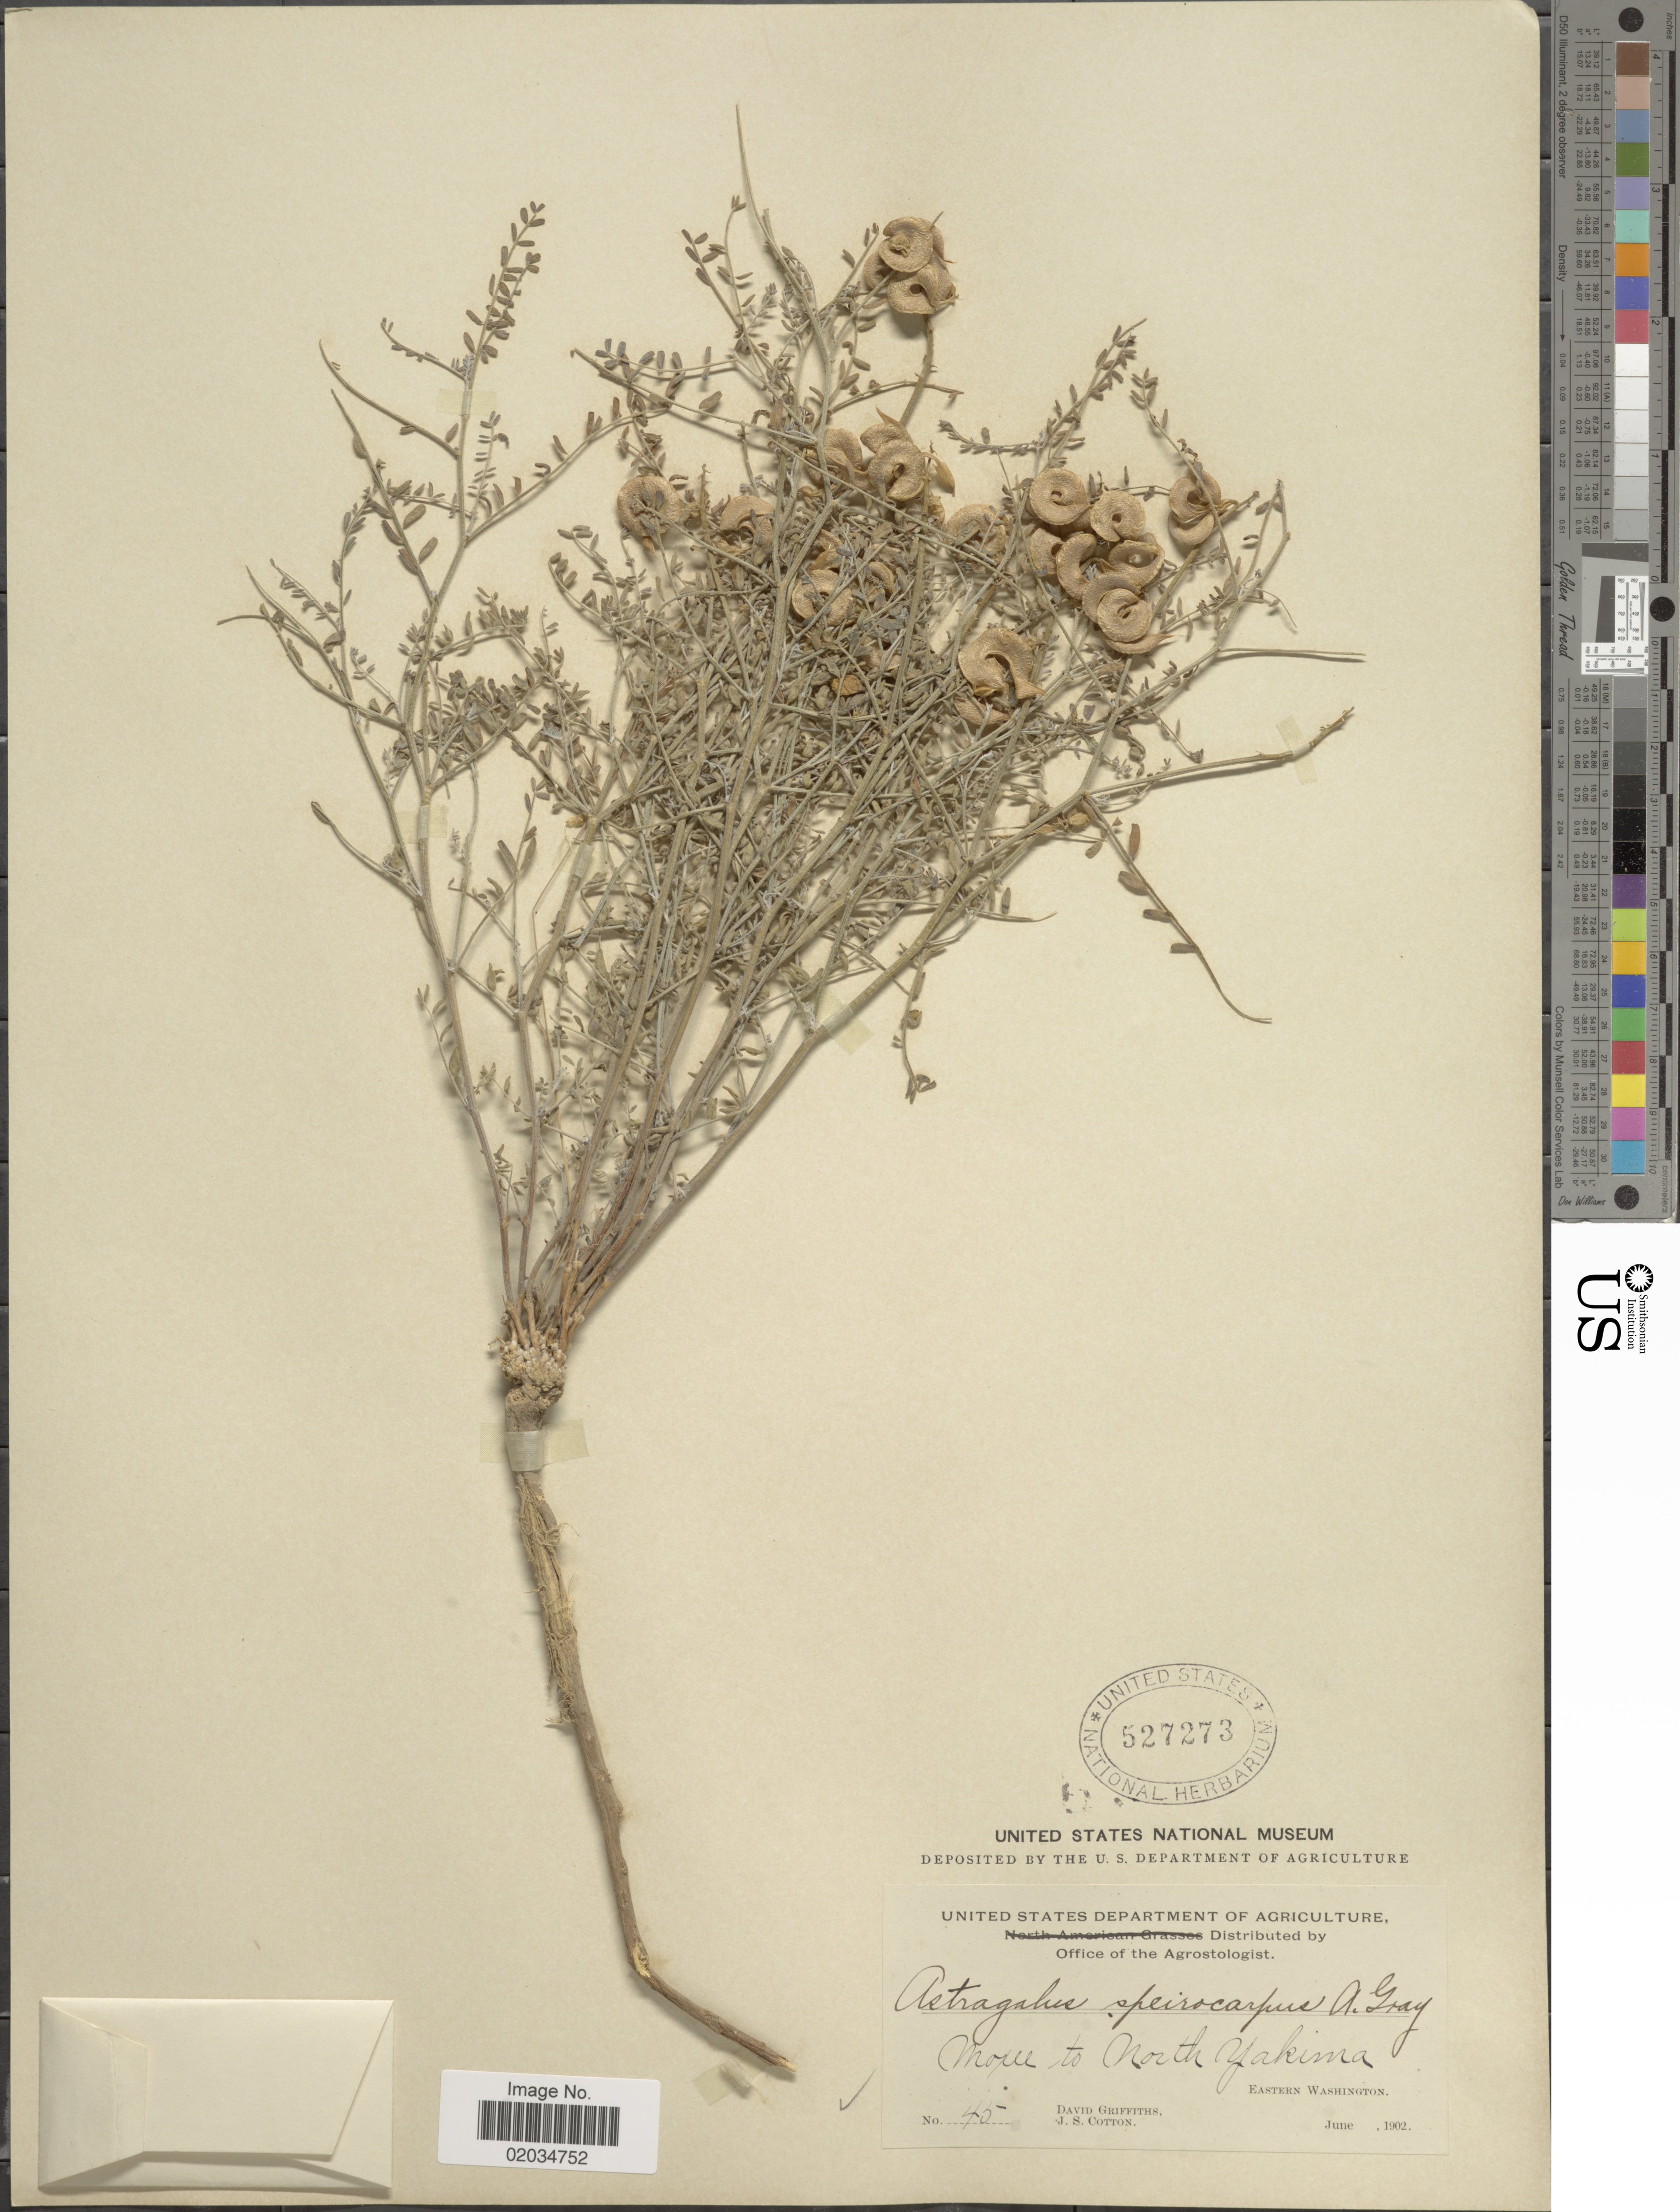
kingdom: Plantae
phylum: Tracheophyta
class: Magnoliopsida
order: Fabales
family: Fabaceae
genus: Astragalus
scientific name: Astragalus speirocarpus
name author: A. Gray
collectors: D. Griffiths & J. S. Cotton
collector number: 45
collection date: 1902-06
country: United States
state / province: Washington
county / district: Yakima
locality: Moxee to North Yakima, Eastern Washington.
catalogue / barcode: US 527273